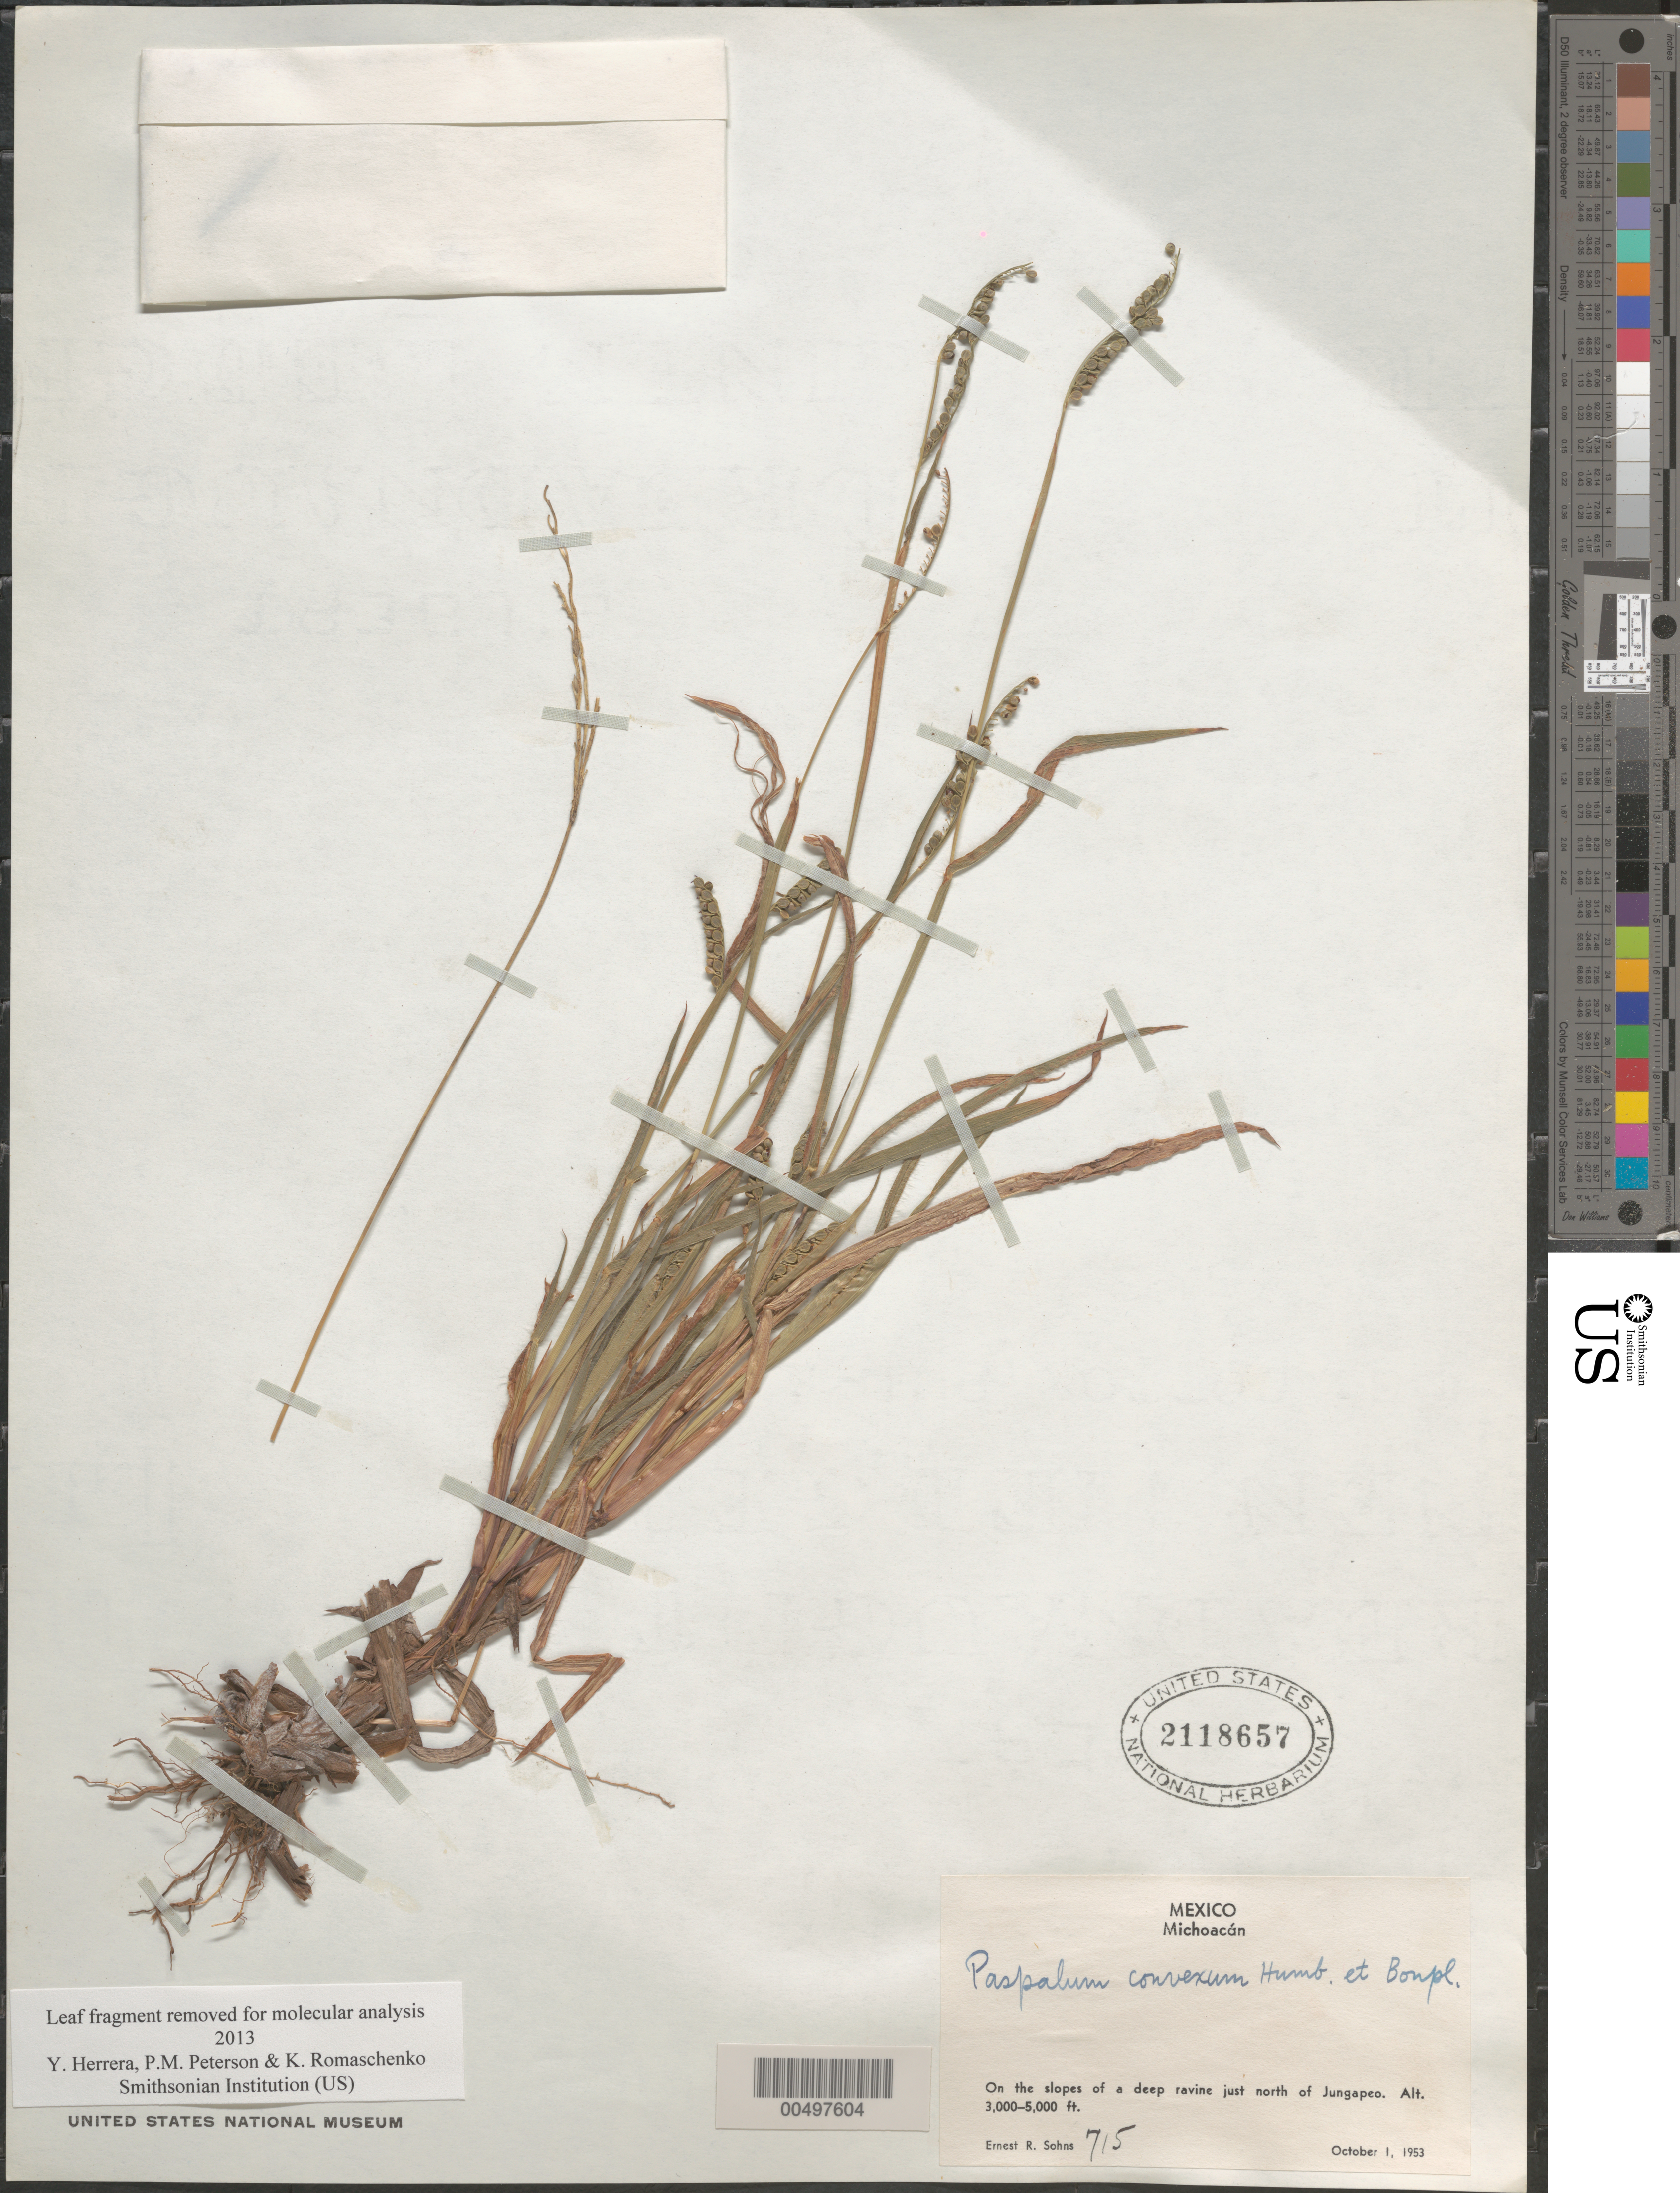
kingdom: Plantae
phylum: Tracheophyta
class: Liliopsida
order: Poales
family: Poaceae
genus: Paspalum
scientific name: Paspalum convexum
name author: Humb. & Bonpl. ex Flüggé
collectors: E. R. Sohns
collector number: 715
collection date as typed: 1 Oct 1953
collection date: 1953-10-01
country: Mexico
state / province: Michoacán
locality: Just N of Jungapeo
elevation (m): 914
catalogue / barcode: US 2118657